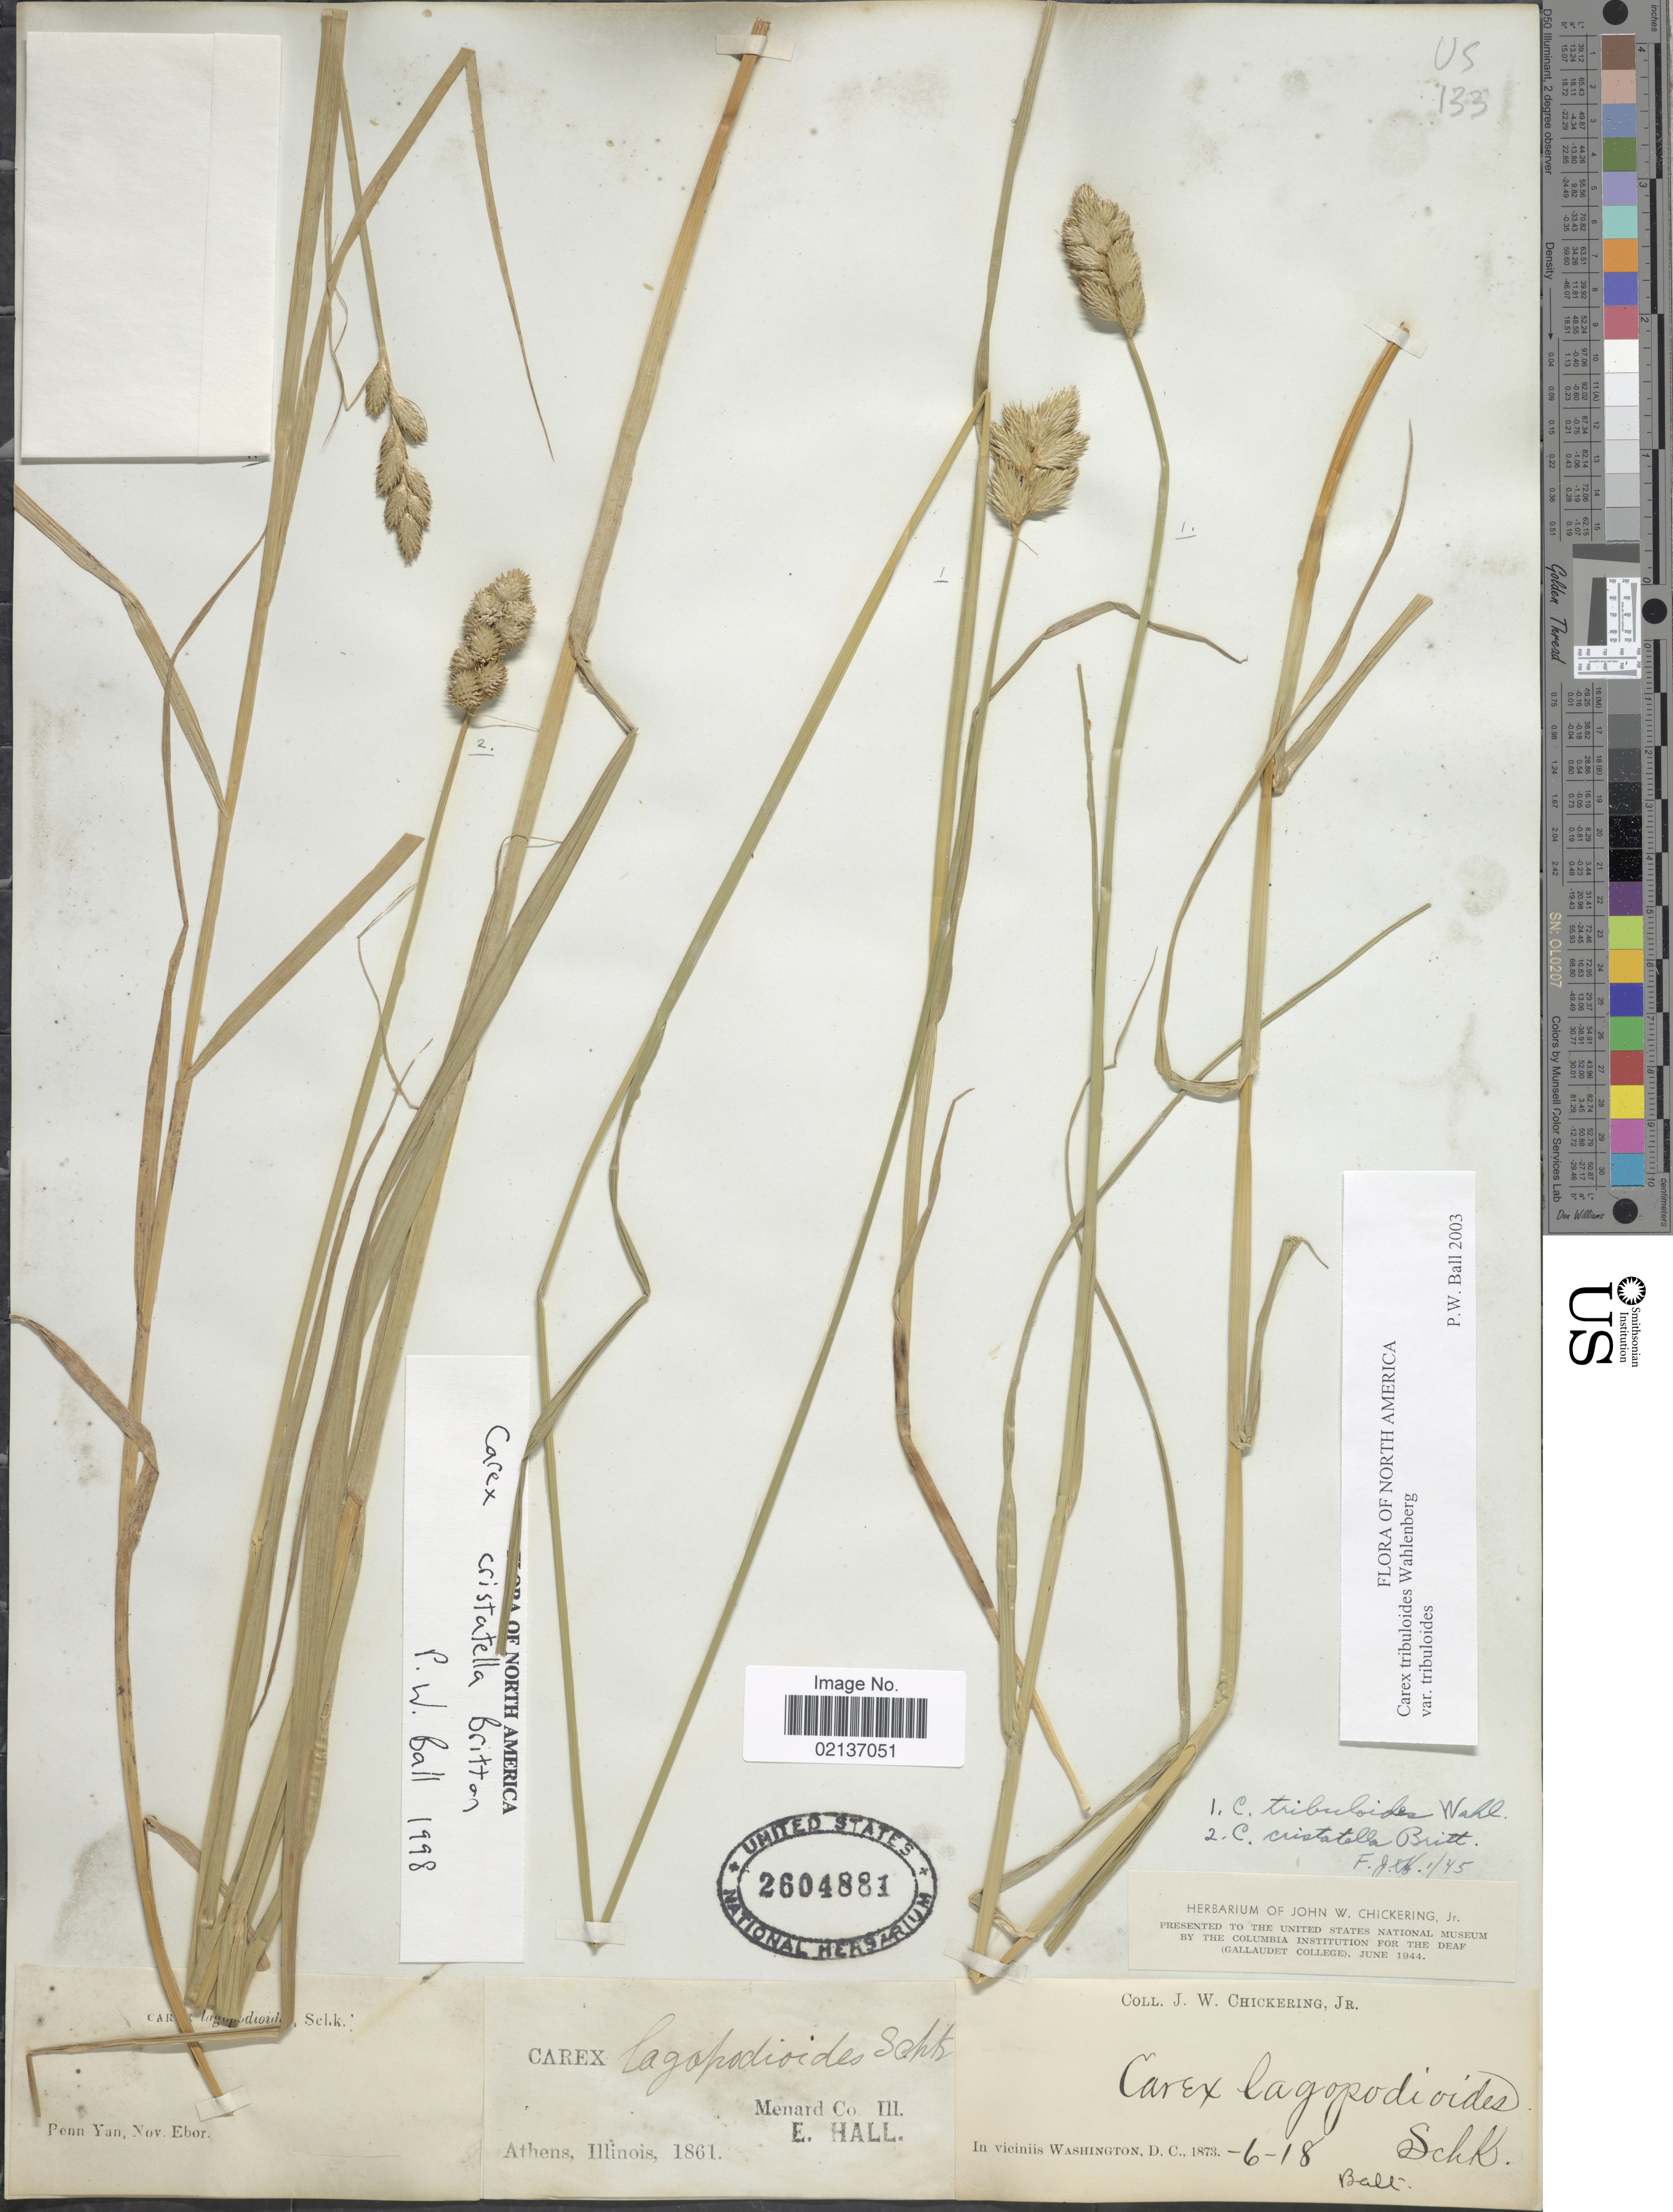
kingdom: Plantae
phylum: Tracheophyta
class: Liliopsida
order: Poales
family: Cyperaceae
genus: Carex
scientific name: Carex tribuloides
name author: Wahlenb.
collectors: E. Hall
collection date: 1861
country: United States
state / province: Illinois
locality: Menard Co, Athens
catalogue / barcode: US 2604881